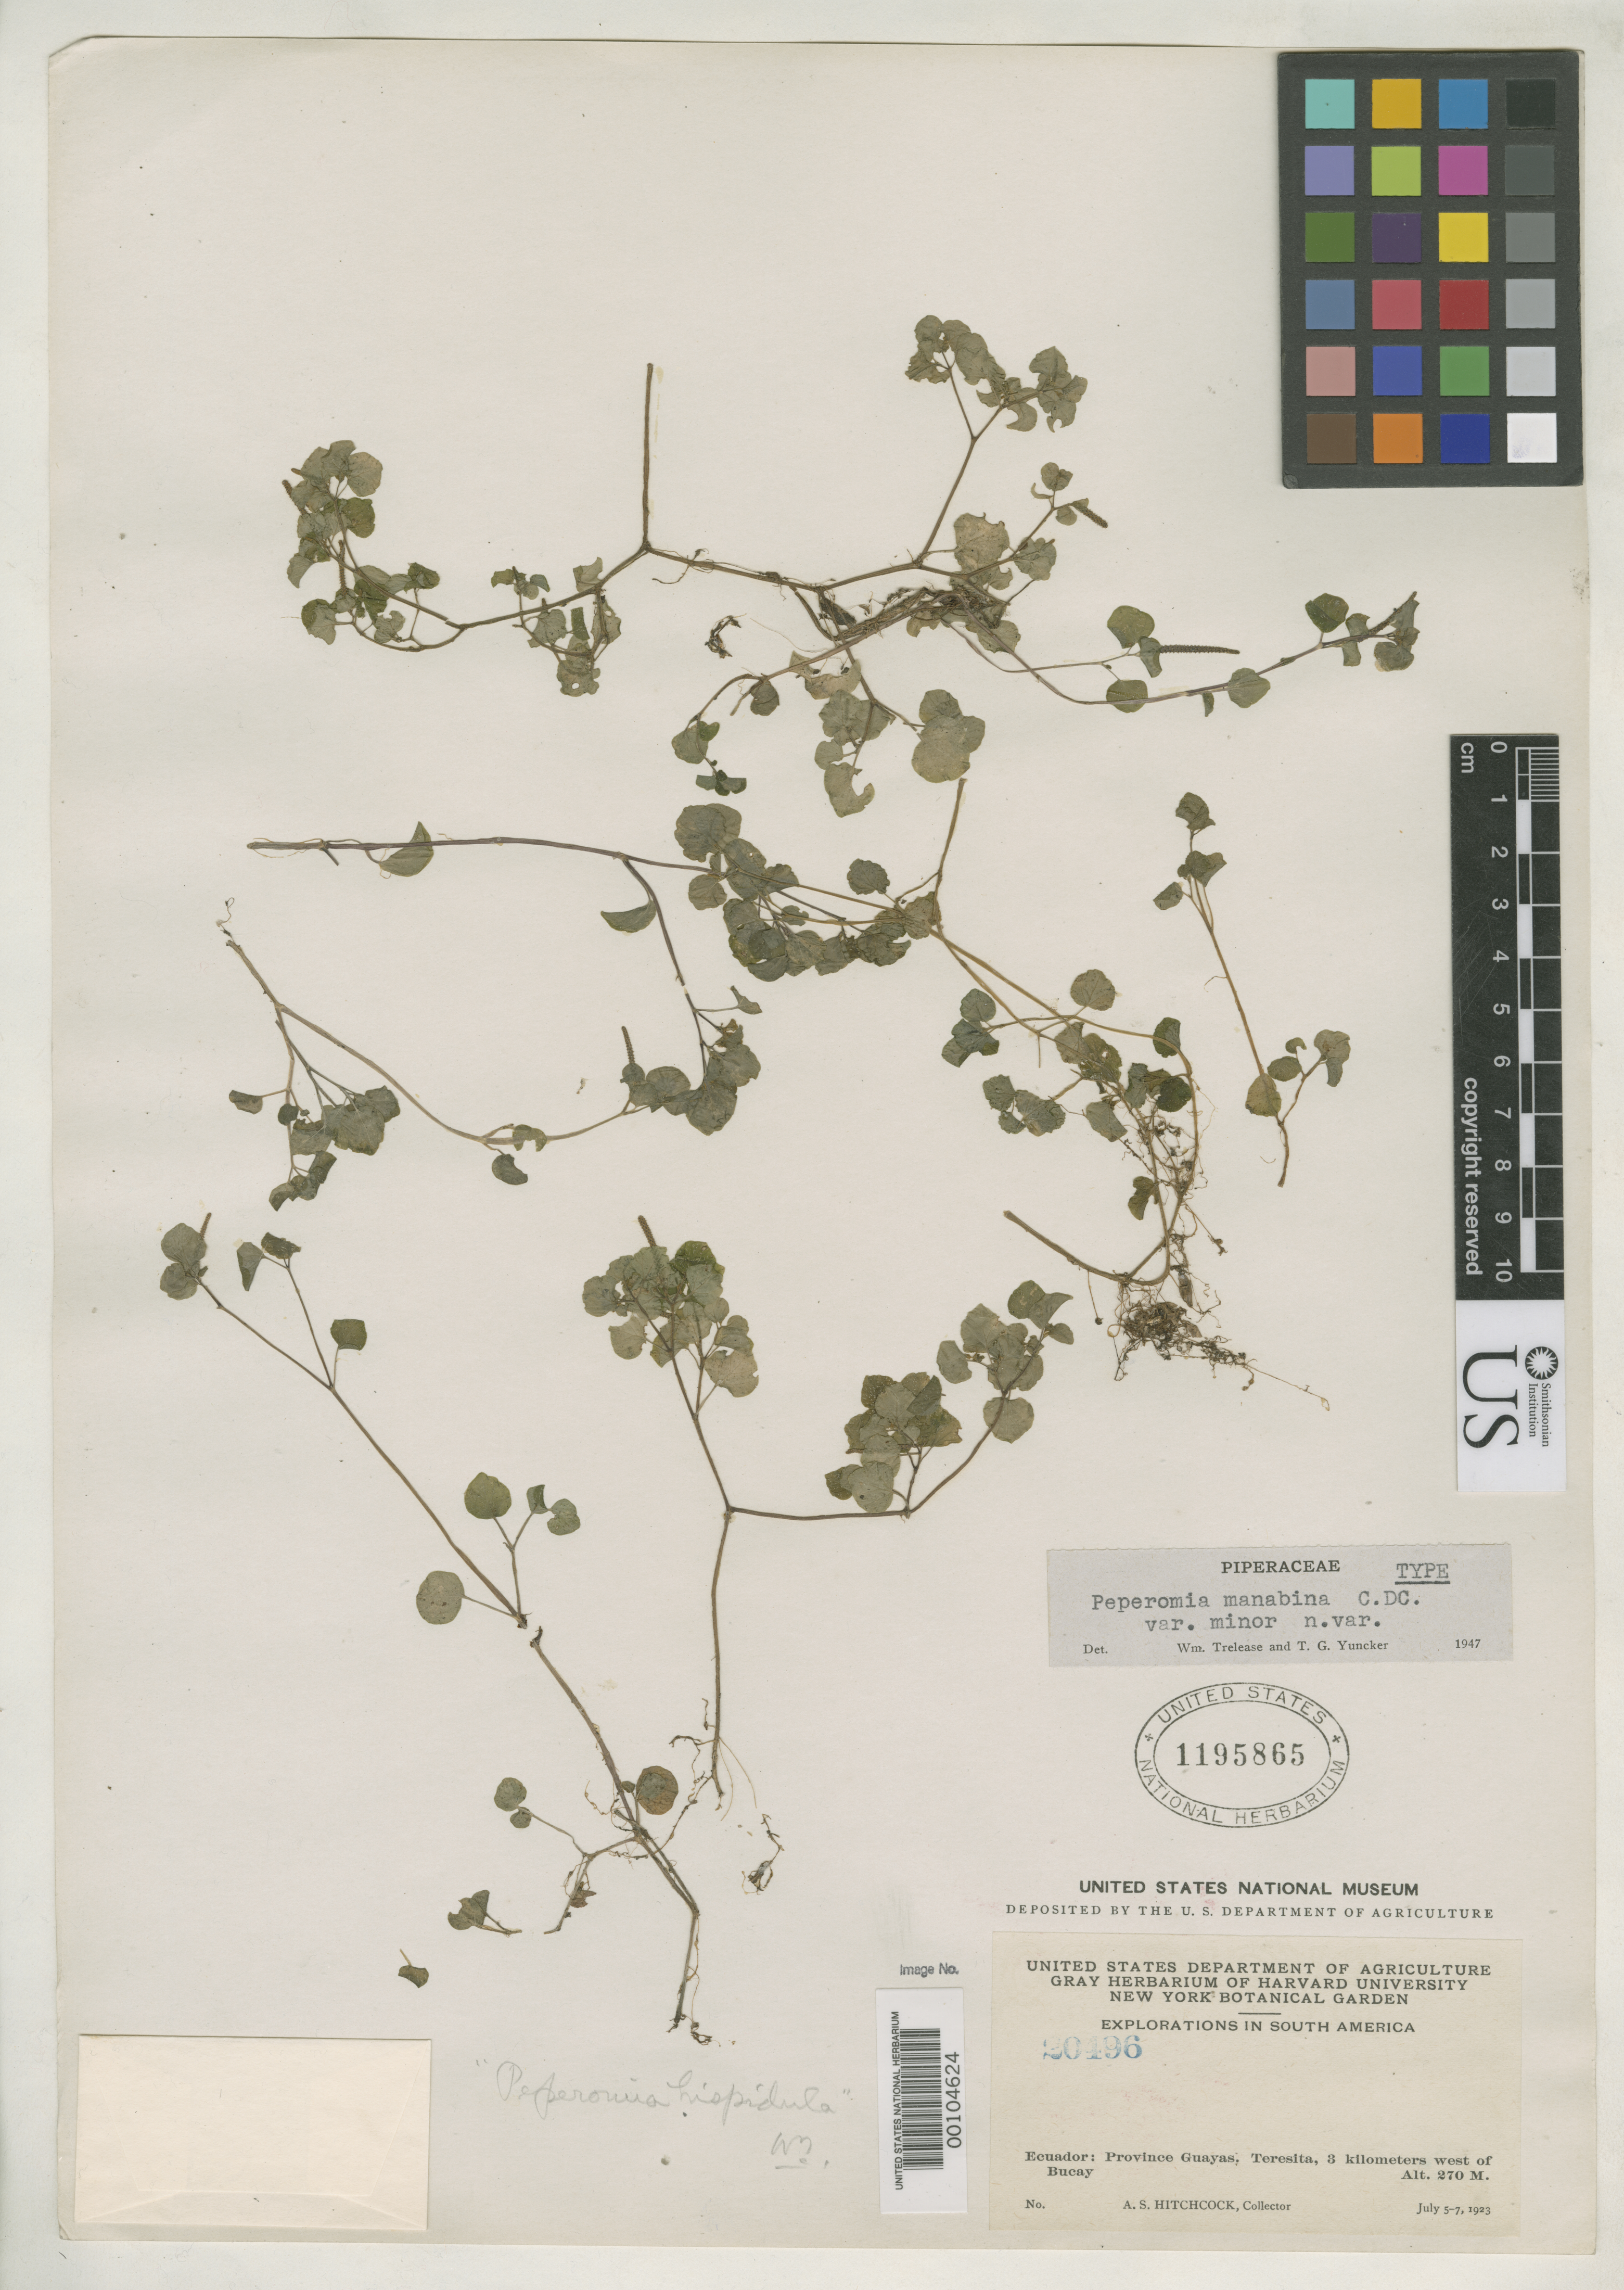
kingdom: Plantae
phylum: Tracheophyta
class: Magnoliopsida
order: Piperales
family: Piperaceae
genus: Peperomia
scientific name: Peperomia manabina var. minor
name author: Trel. & Yunck.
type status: Holotype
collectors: A. S. Hitchcock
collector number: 20496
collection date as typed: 05 Jul 1923 to 07 Jul 1923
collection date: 1923-07-05/1923-07-07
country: Ecuador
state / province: Guayas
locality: Teresita, 3 km. W of Bucay.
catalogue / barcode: US 1195865